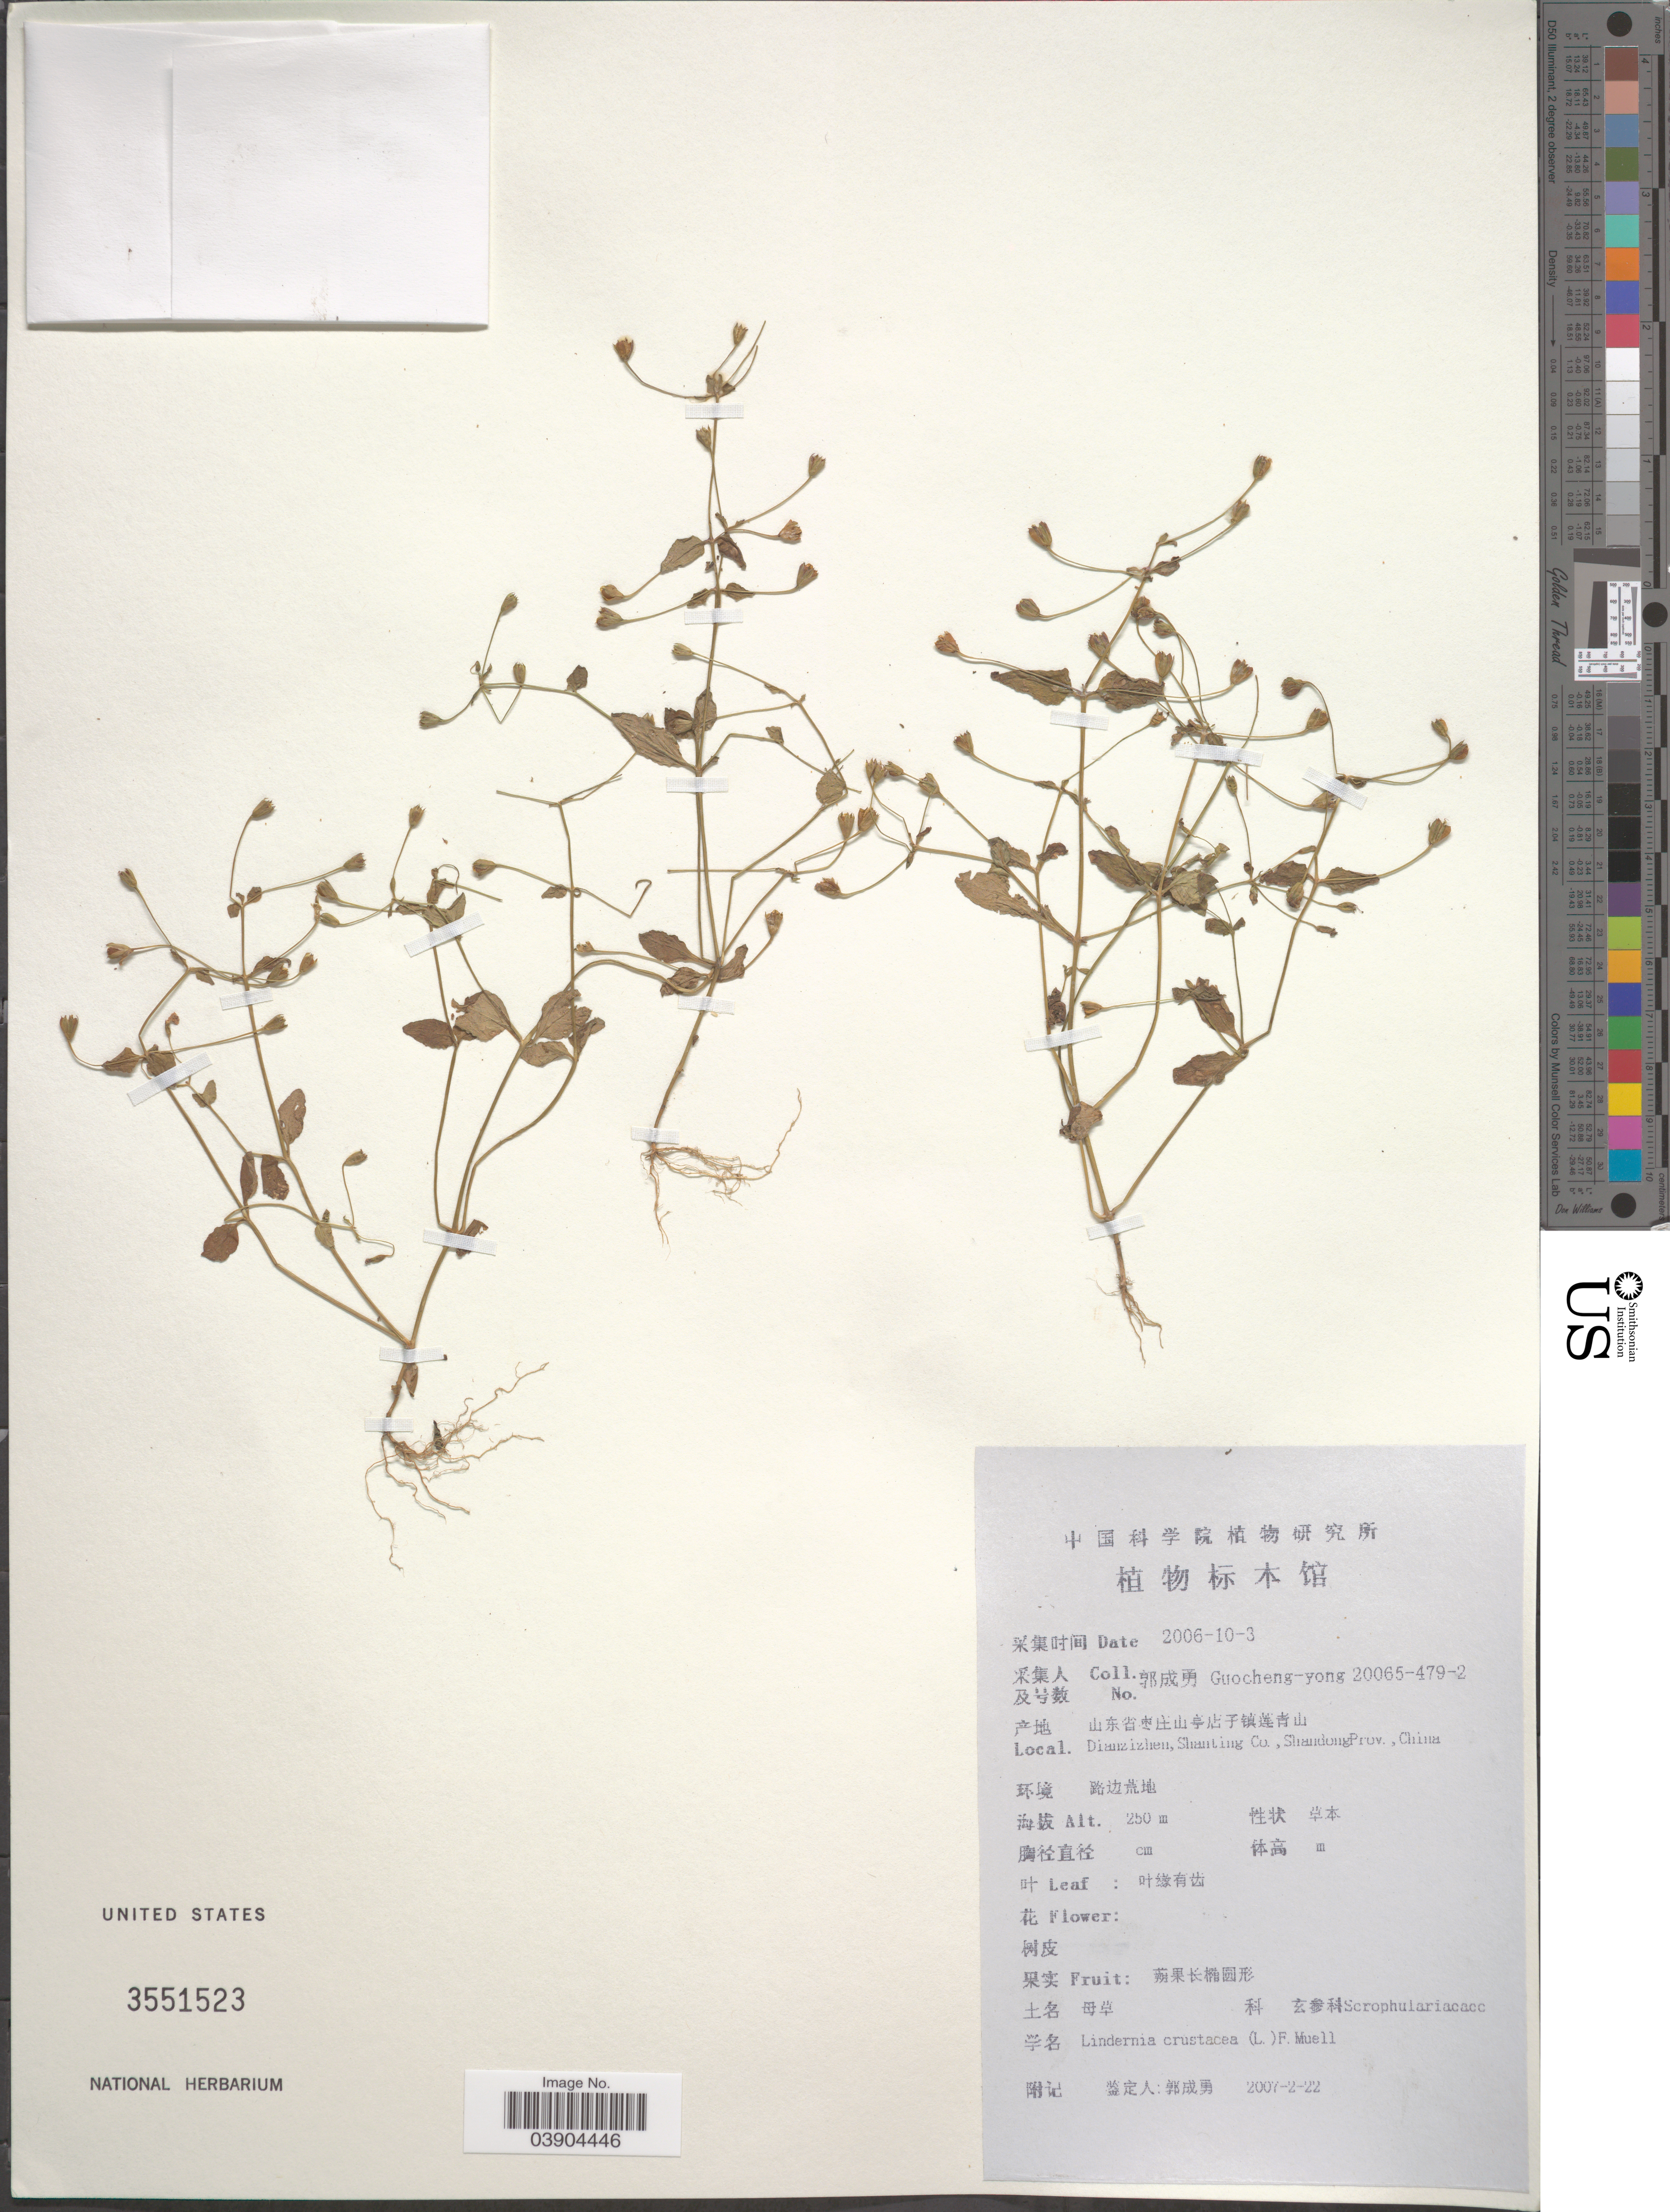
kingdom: Plantae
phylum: Tracheophyta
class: Magnoliopsida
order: Lamiales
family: Linderniaceae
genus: Lindernia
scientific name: Lindernia crustacea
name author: (L.) F. Muell.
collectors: Guo cheng-yong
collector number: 20065-479-2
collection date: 2006-10-03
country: China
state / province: Shandong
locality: Dianzizhen, Shanting Co.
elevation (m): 250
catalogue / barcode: US 3551523